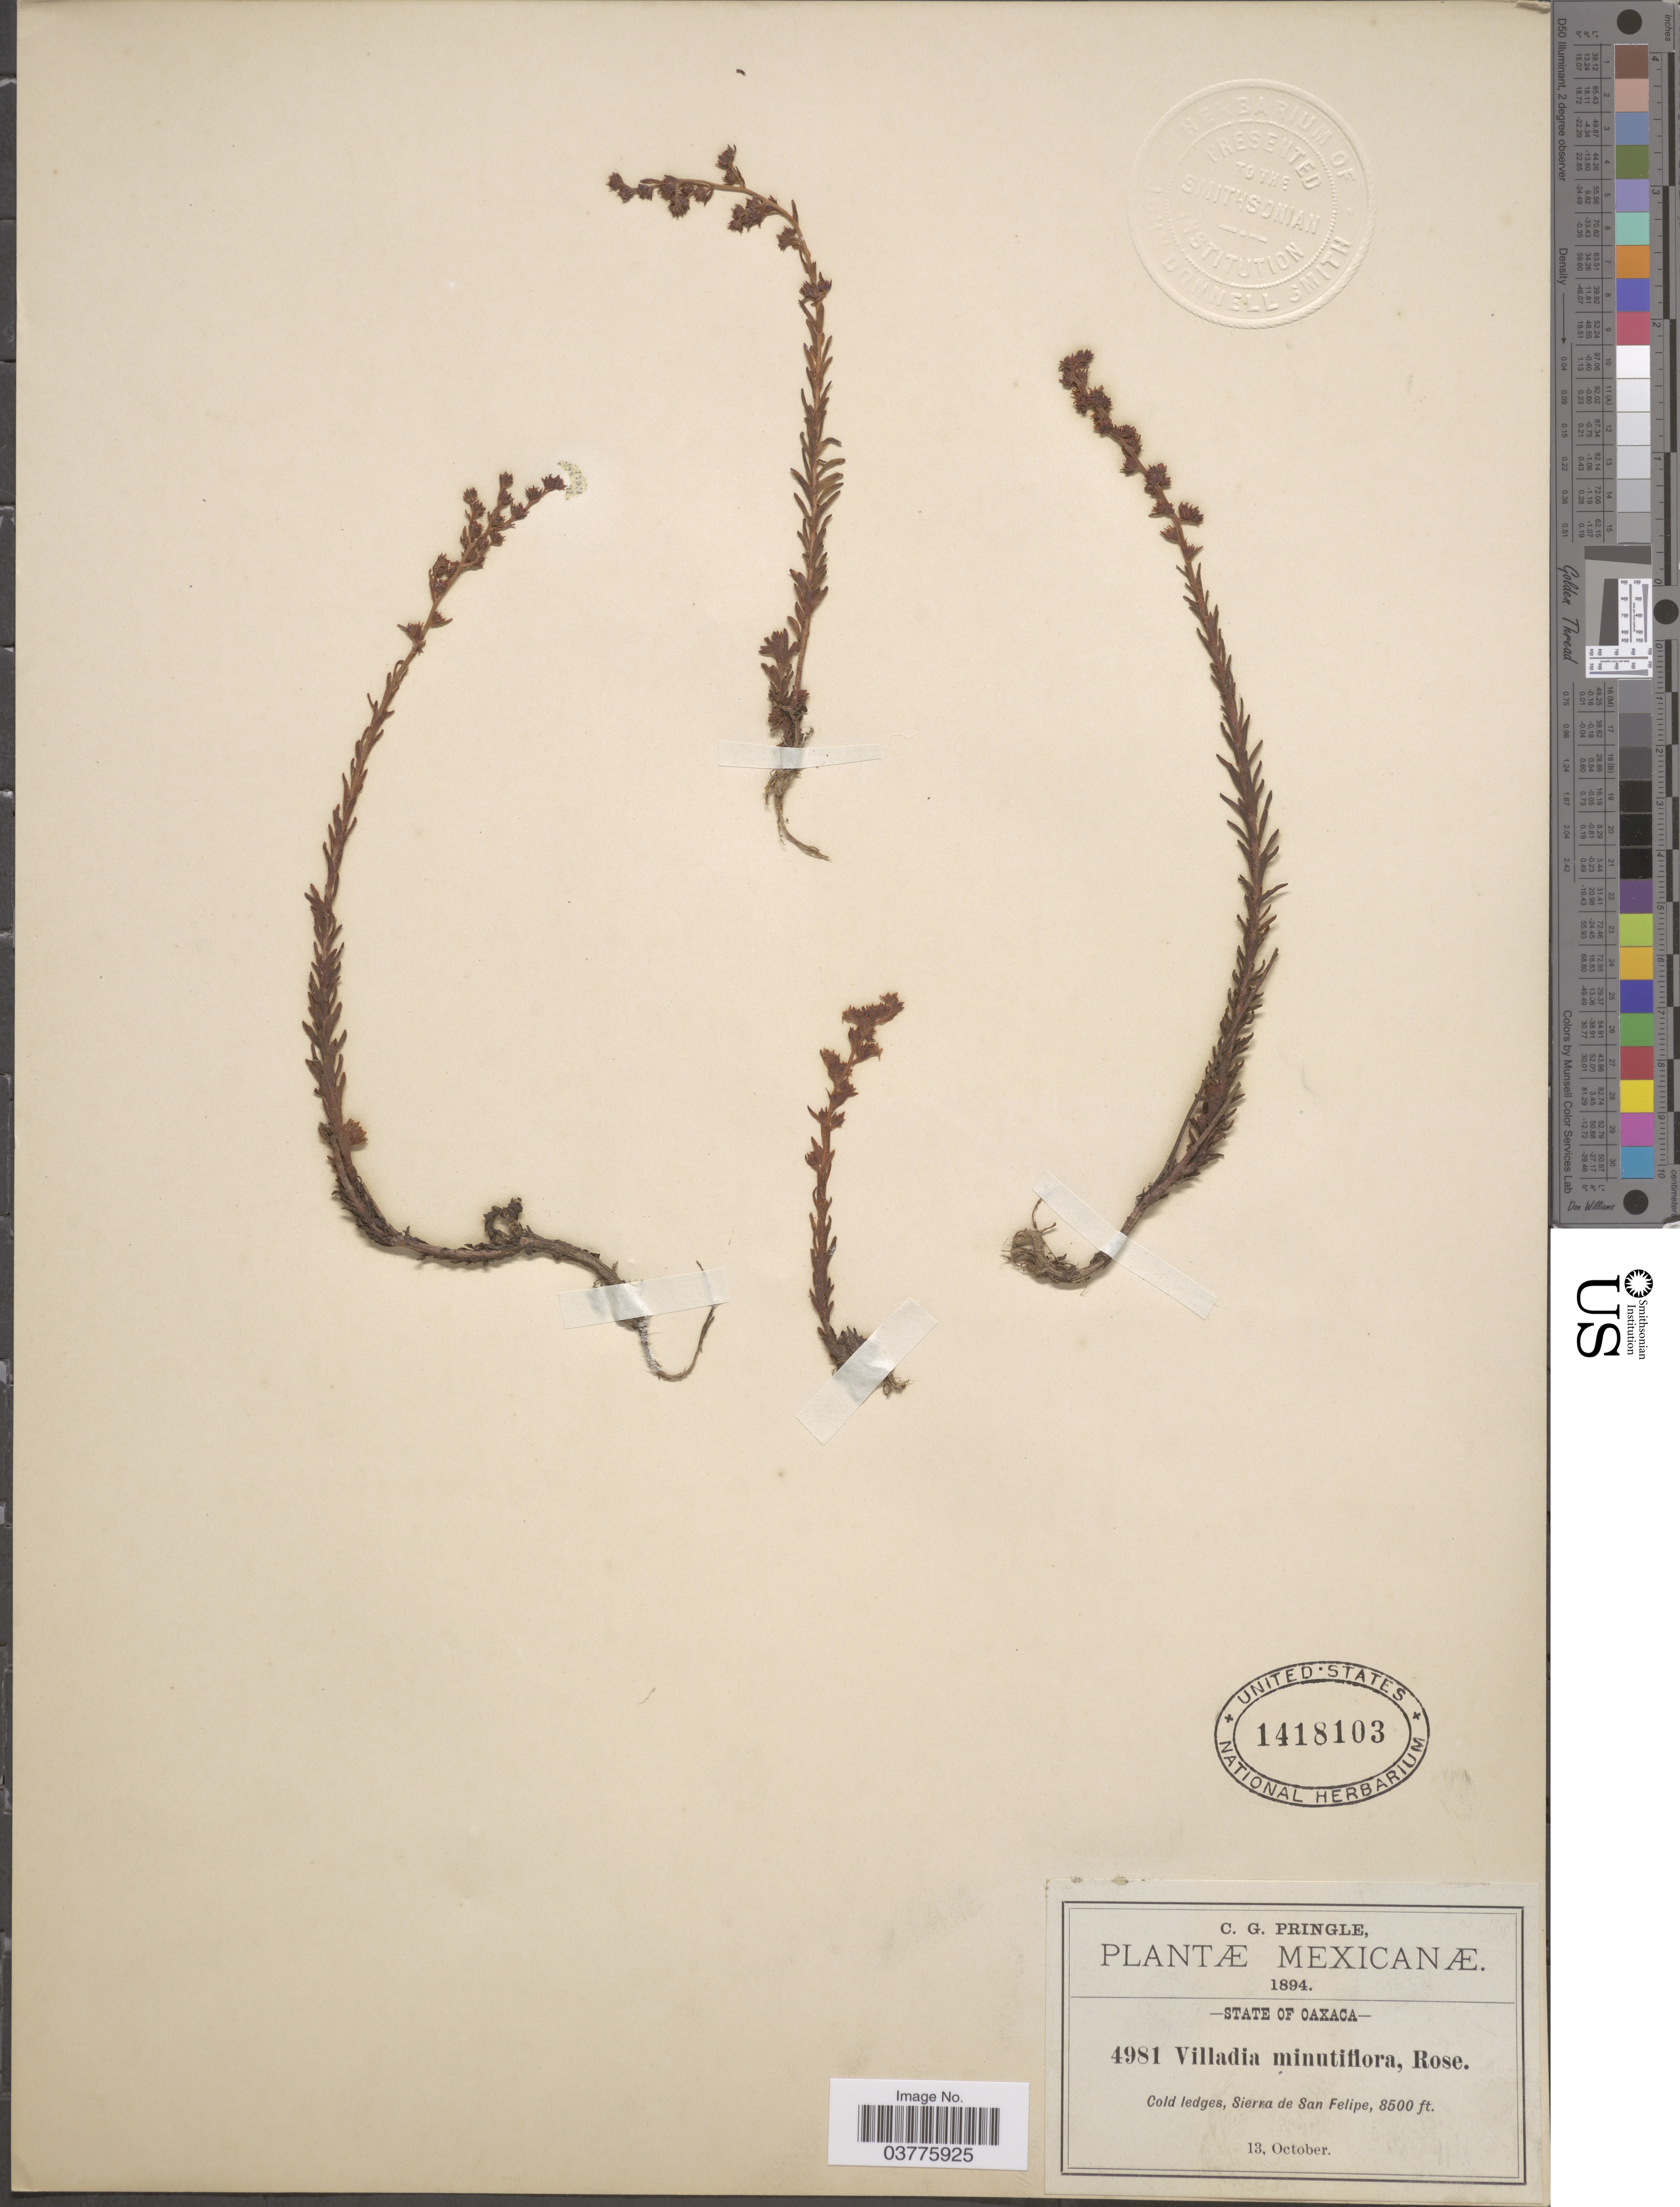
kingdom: Plantae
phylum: Tracheophyta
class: Magnoliopsida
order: Saxifragales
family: Crassulaceae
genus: Villadia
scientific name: Villadia minutiflora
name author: Rose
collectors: C. G. Pringle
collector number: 4981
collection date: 1894-10-13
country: Mexico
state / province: Oaxaca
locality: Cold ledges, Sierra de San Felipe.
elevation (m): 2591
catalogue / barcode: US 1418103